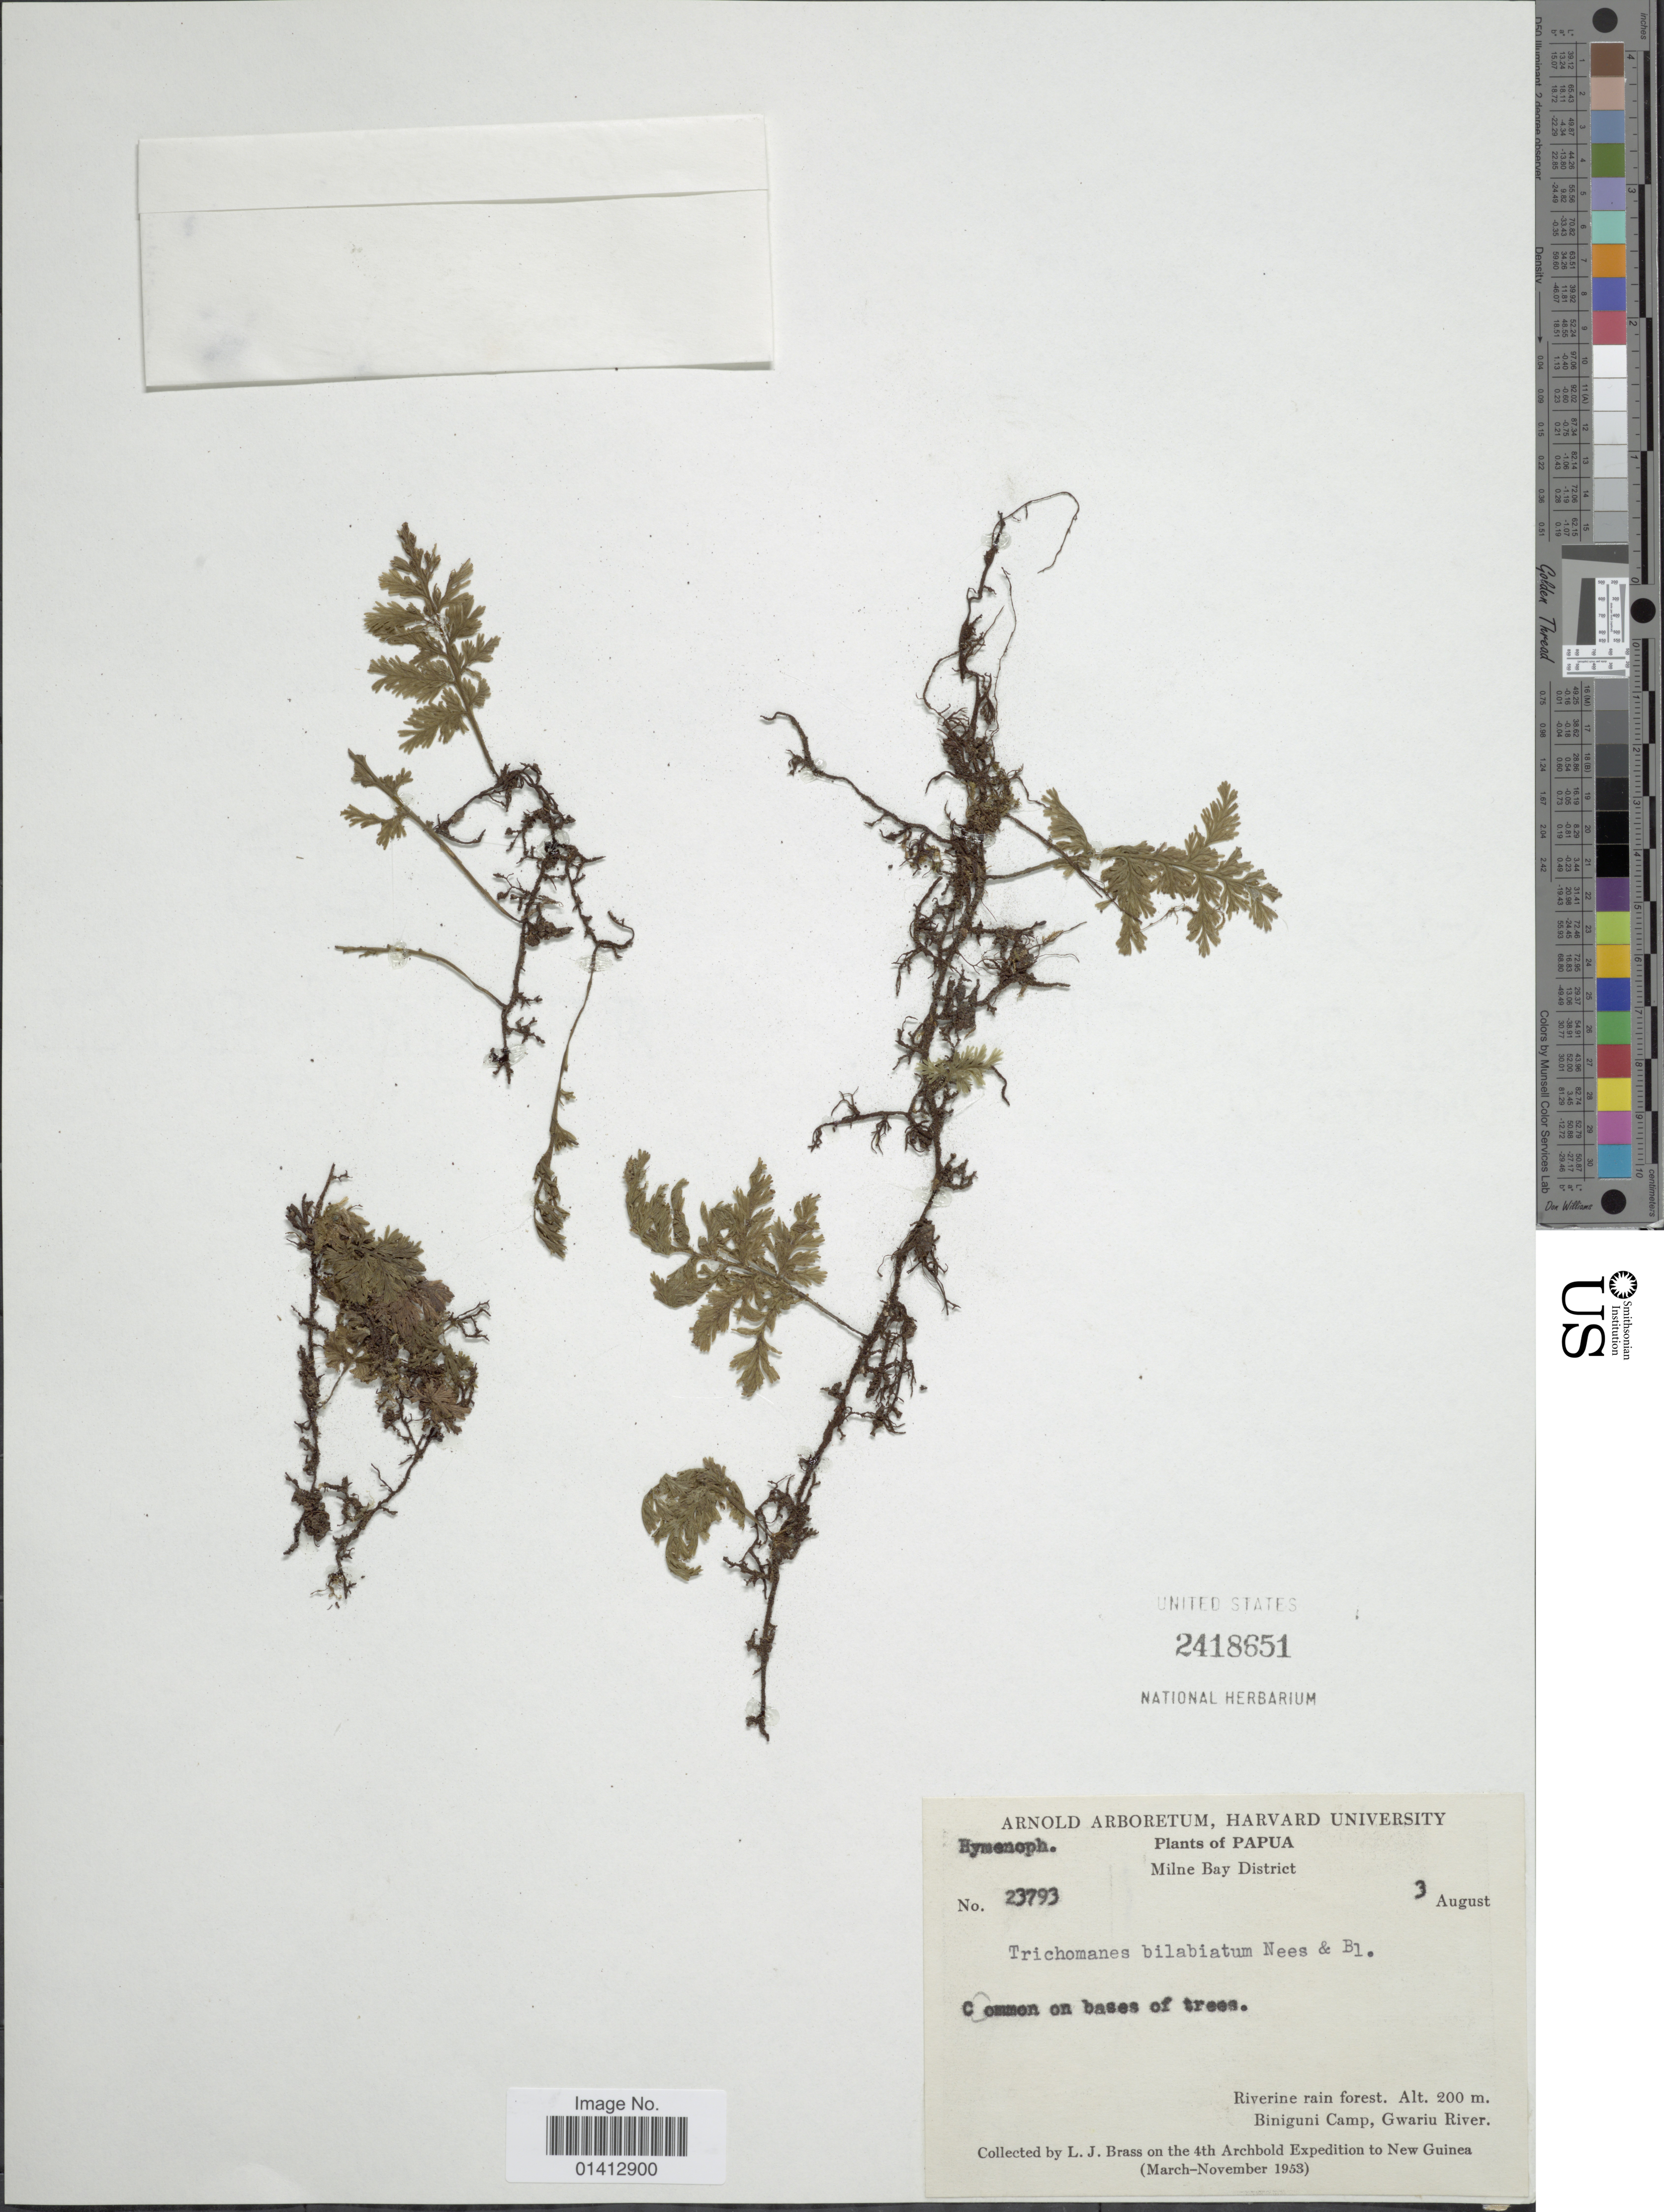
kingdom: Plantae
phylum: Tracheophyta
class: Polypodiopsida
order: Hymenophyllales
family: Hymenophyllaceae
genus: Crepidomanes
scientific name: Crepidomanes bilabiatum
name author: (Nees ex Blume) Copel.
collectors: L. J. Brass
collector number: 23793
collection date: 1953-08-03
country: Papua New Guinea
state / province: Milne Bay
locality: Milne Bay District, Riverine rain forest, Biniguini Camp, Gwariu River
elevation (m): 200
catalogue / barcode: US 2418651